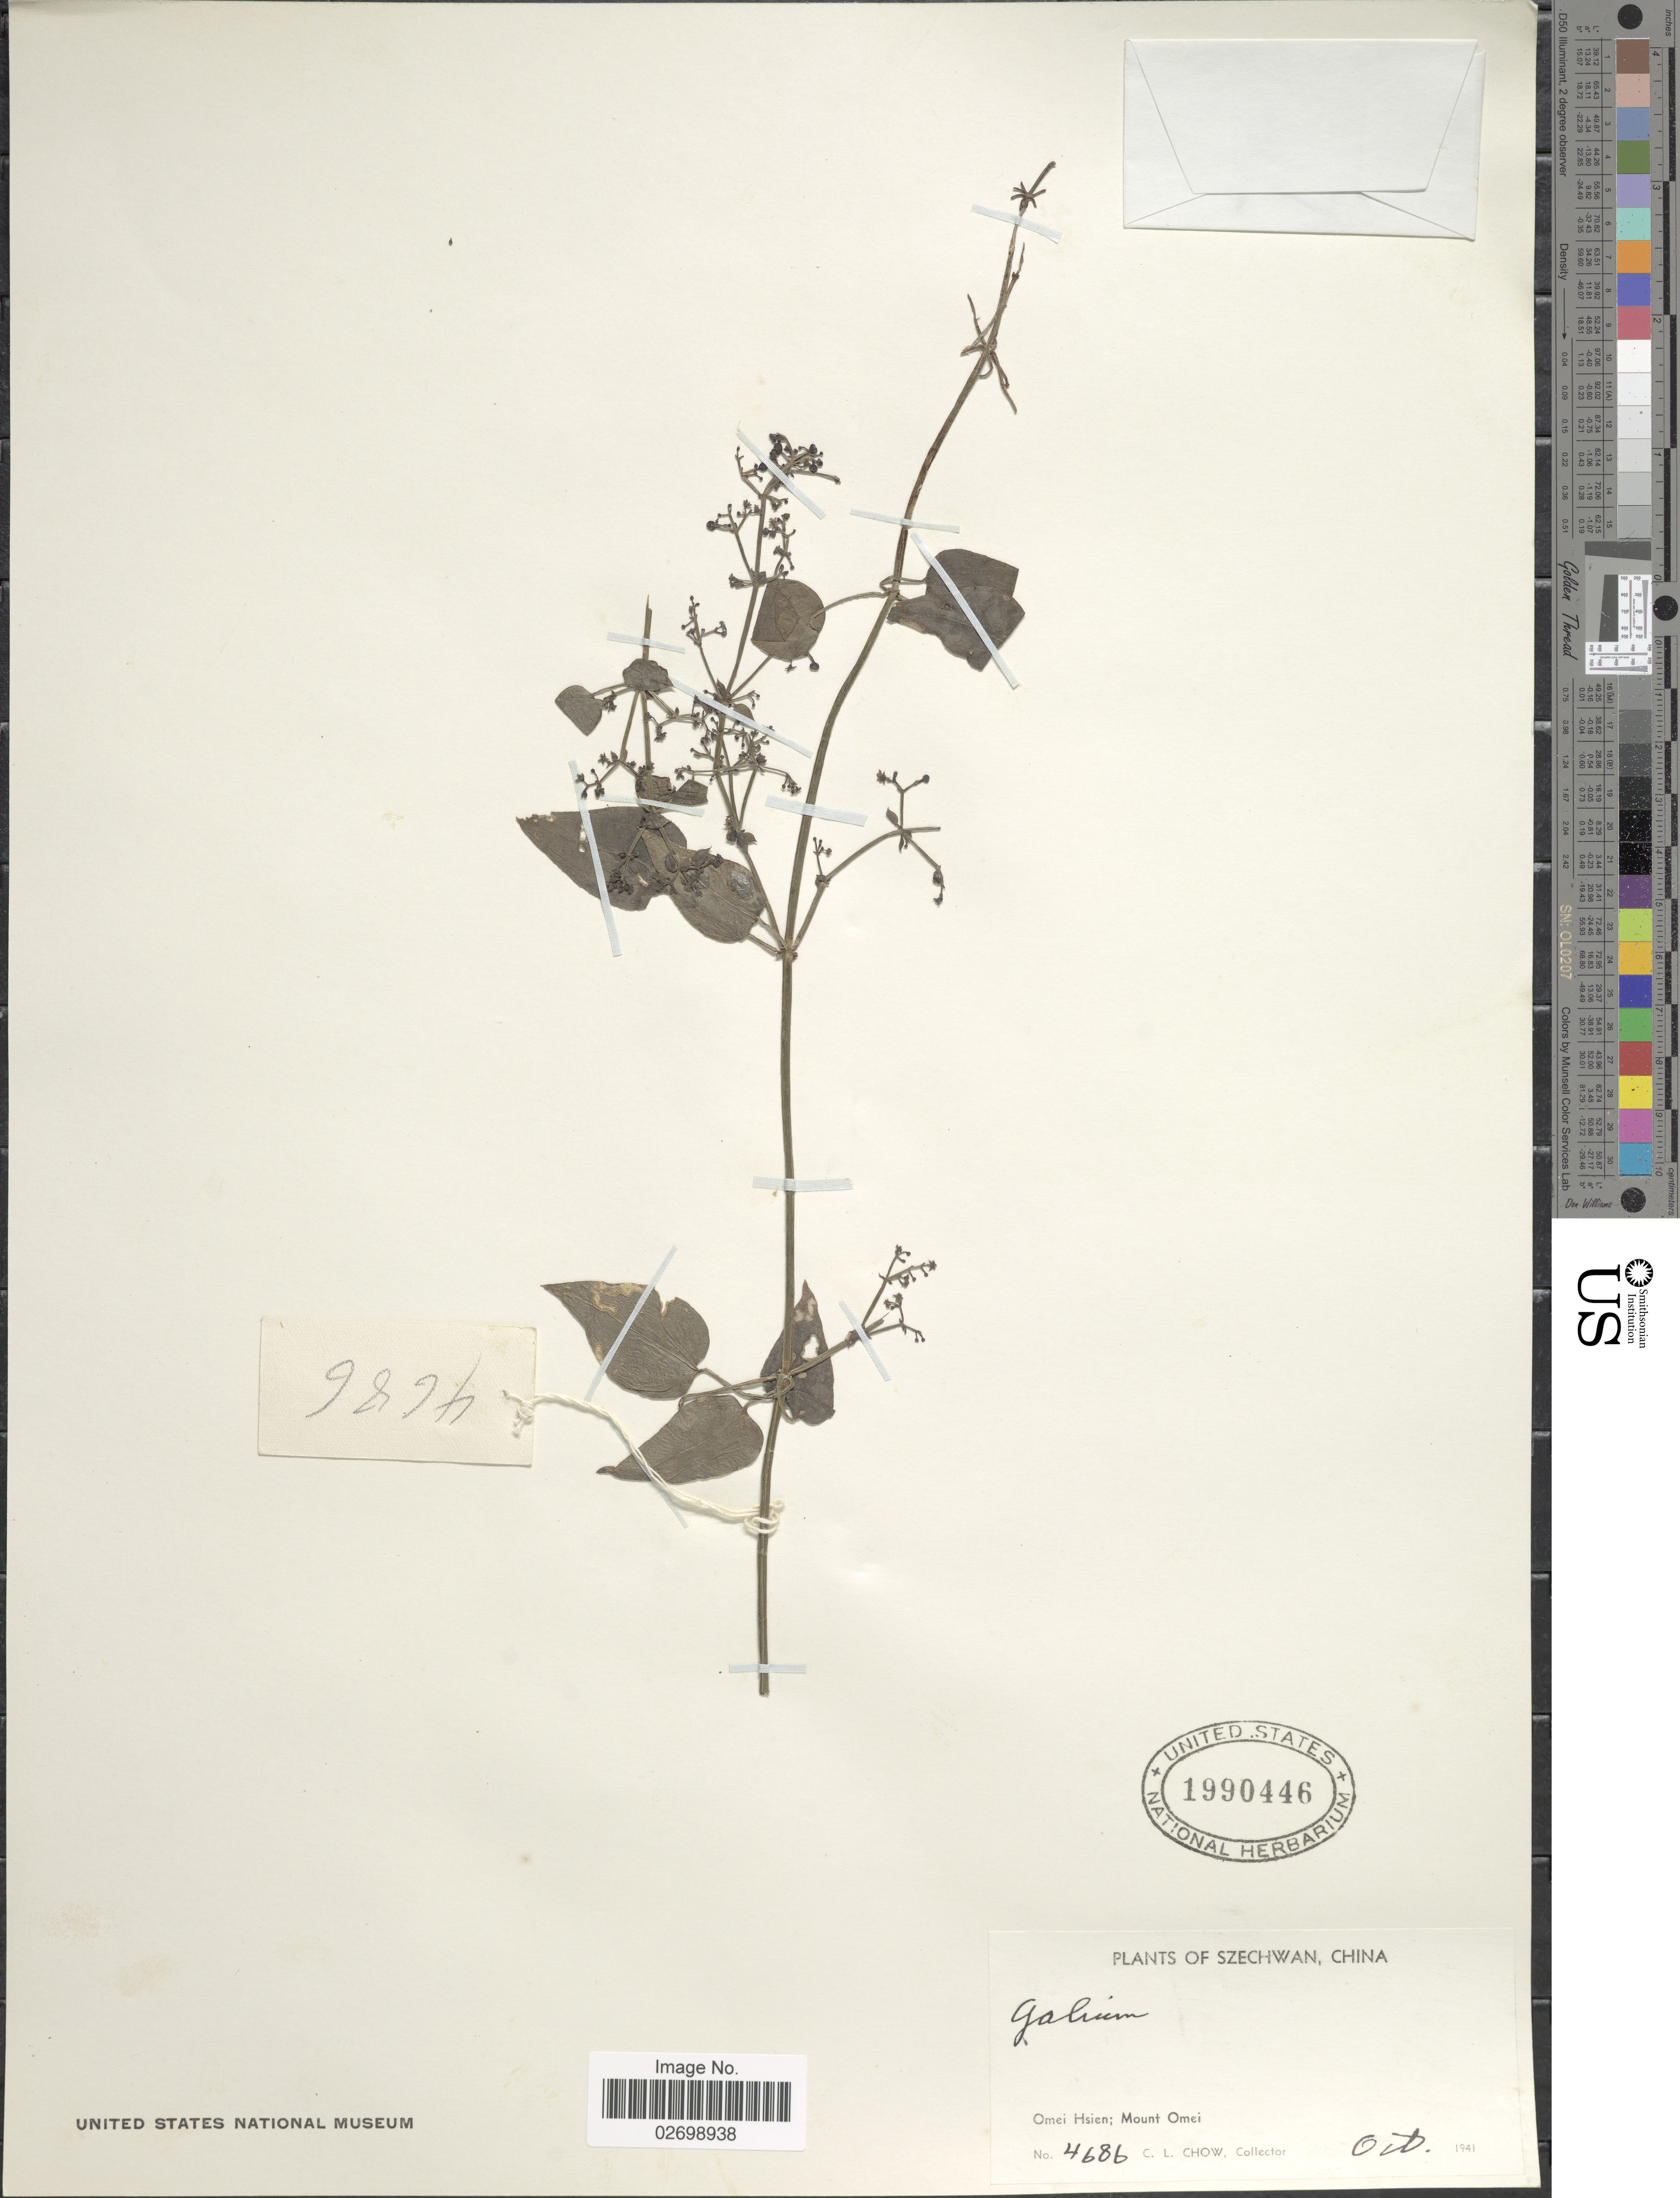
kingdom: Plantae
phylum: Tracheophyta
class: Magnoliopsida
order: Gentianales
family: Rubiaceae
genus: Galium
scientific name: Galium sp.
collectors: C. Chow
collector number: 4686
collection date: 1941-10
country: China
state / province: Sichuan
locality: Szechwan. Omei Hsien: Mount Omei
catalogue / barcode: US 1990446